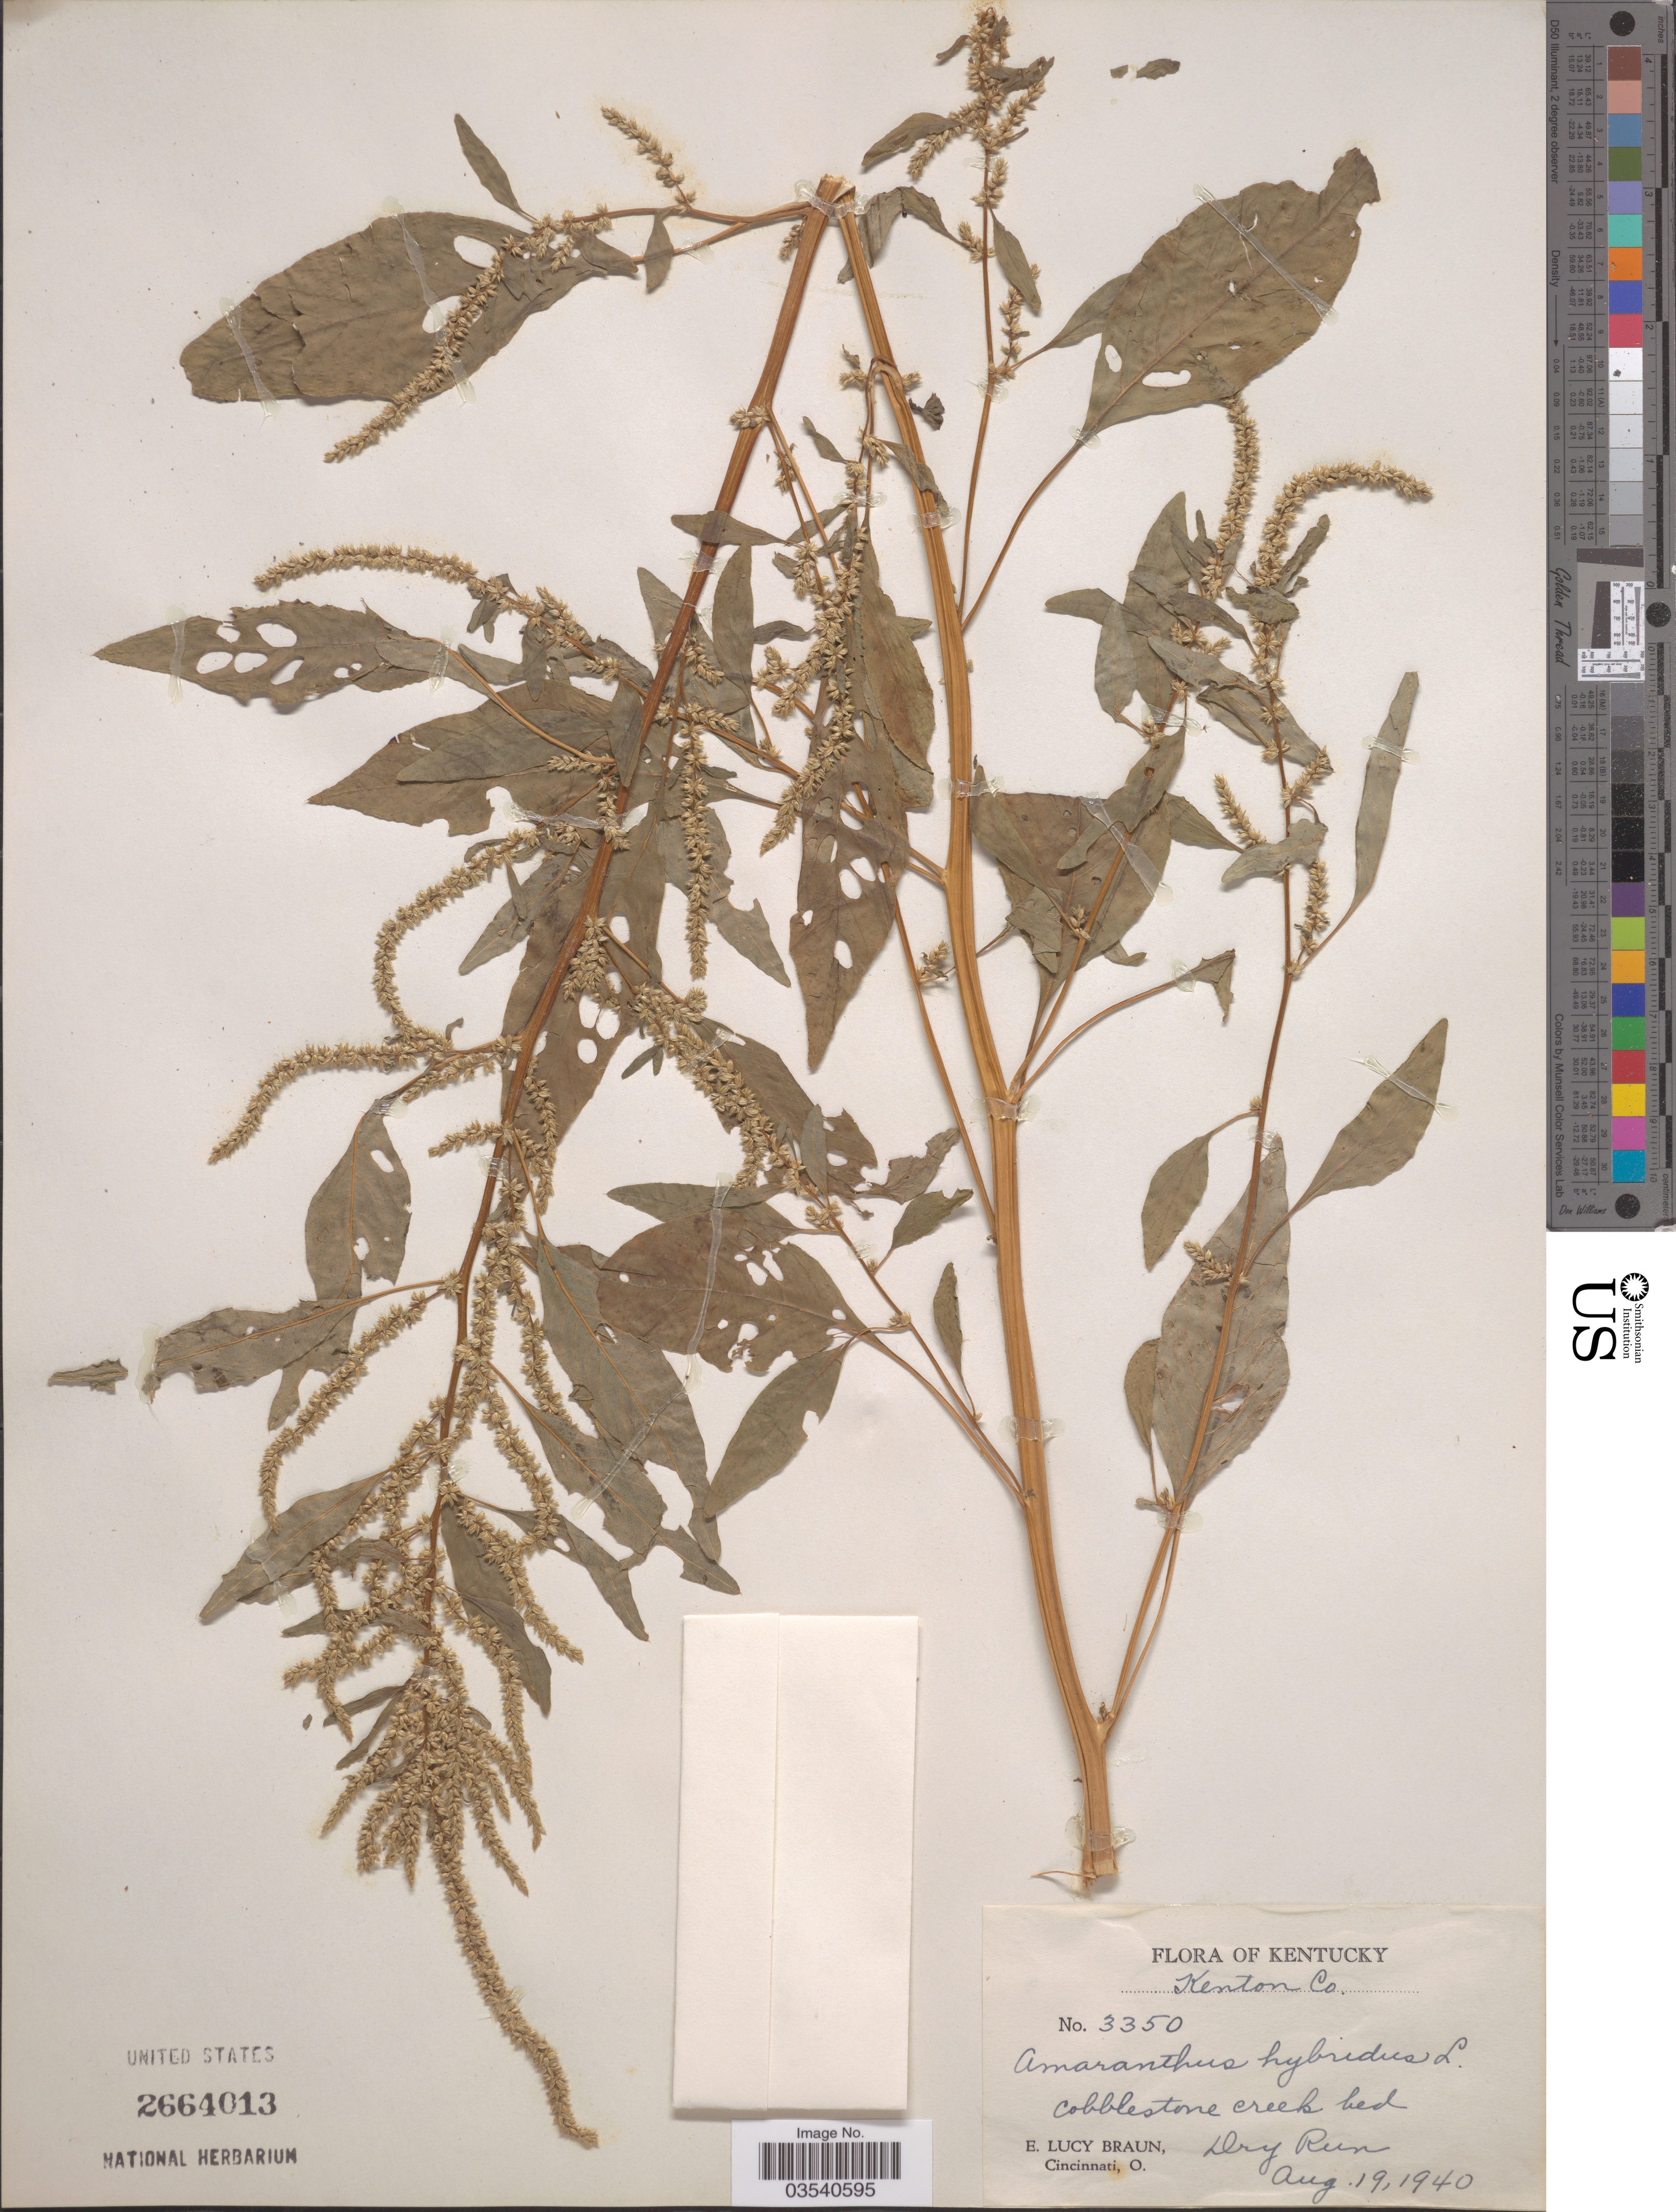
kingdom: Plantae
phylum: Tracheophyta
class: Magnoliopsida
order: Caryophyllales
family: Amaranthaceae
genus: Amaranthus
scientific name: Amaranthus hybridus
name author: L.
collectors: E. L. Braun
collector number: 3350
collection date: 1940-08-19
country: United States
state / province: Kentucky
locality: Kenton Co. Cobblestone creek bed.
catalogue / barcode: US 2664013